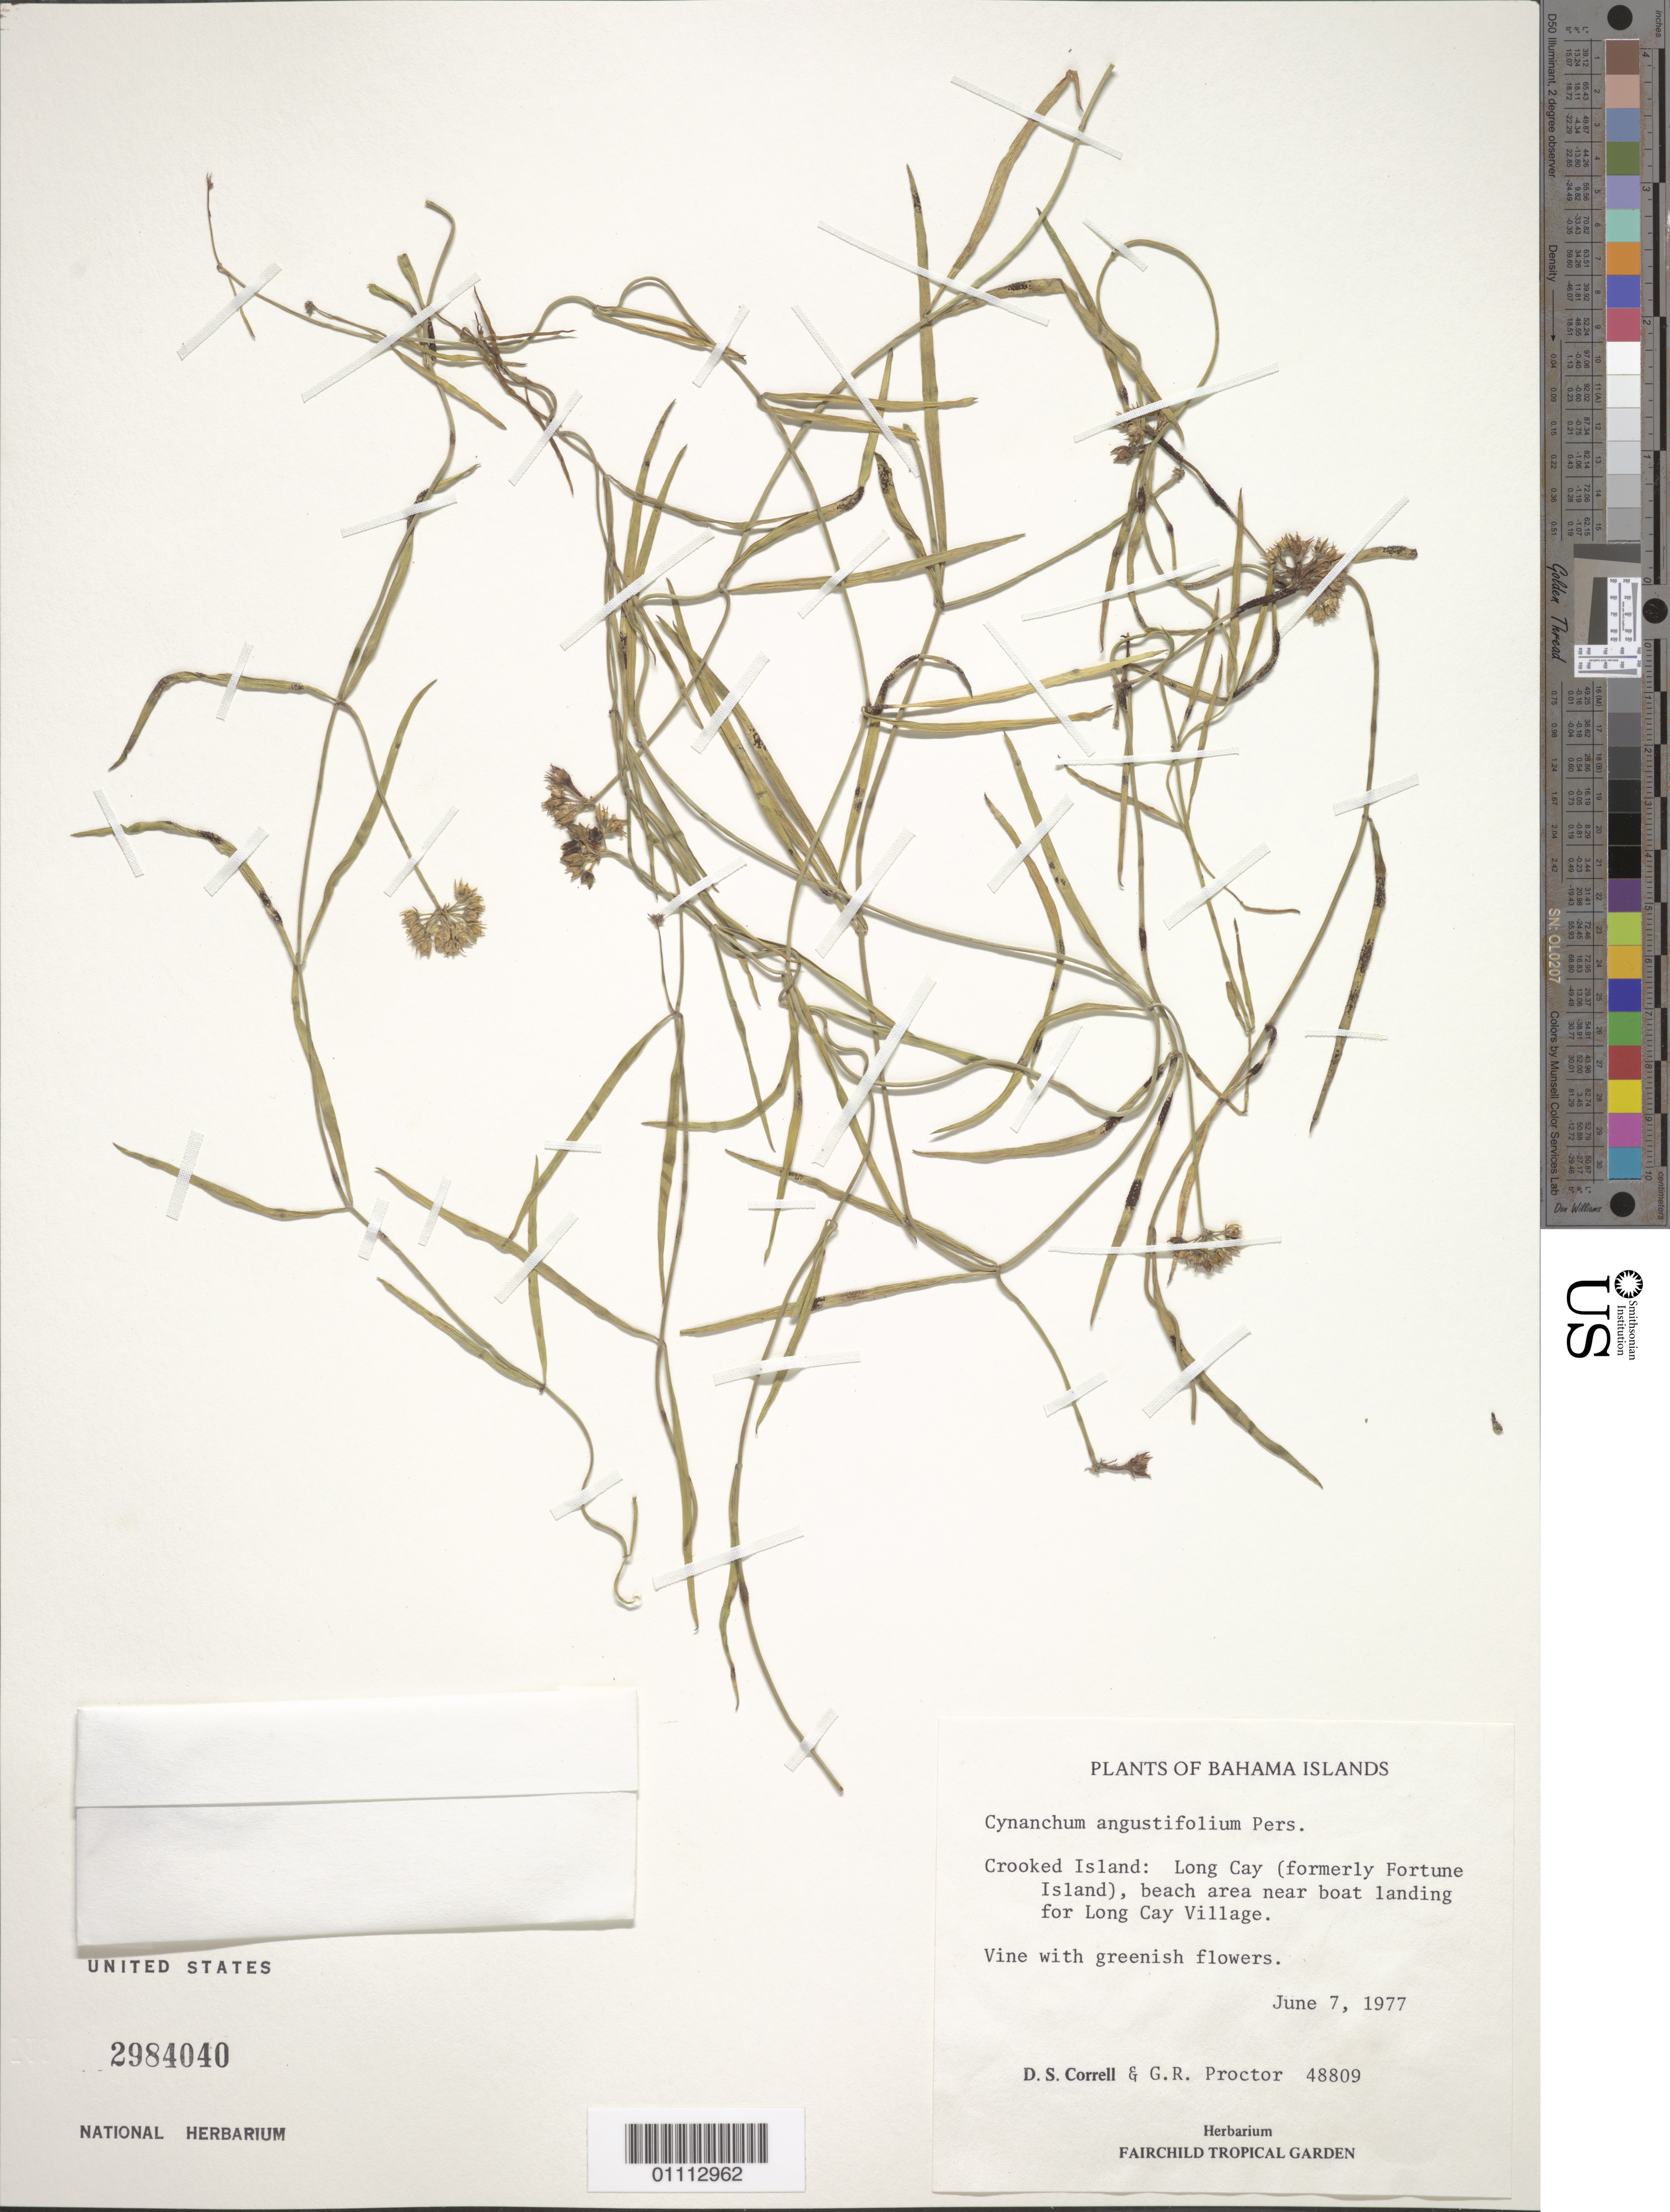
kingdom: Plantae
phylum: Tracheophyta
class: Magnoliopsida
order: Gentianales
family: Apocynaceae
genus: Cynanchum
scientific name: Cynanchum angustifolium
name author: Pers.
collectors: D. S. Correll & G. R. Proctor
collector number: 48809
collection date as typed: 07 Jun 1977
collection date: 1977-06-07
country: Bahamas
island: Crooked I.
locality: Long Cay (formerly Fortune Island), beach area near boat landing for Long Cay Village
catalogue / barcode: US 2984040